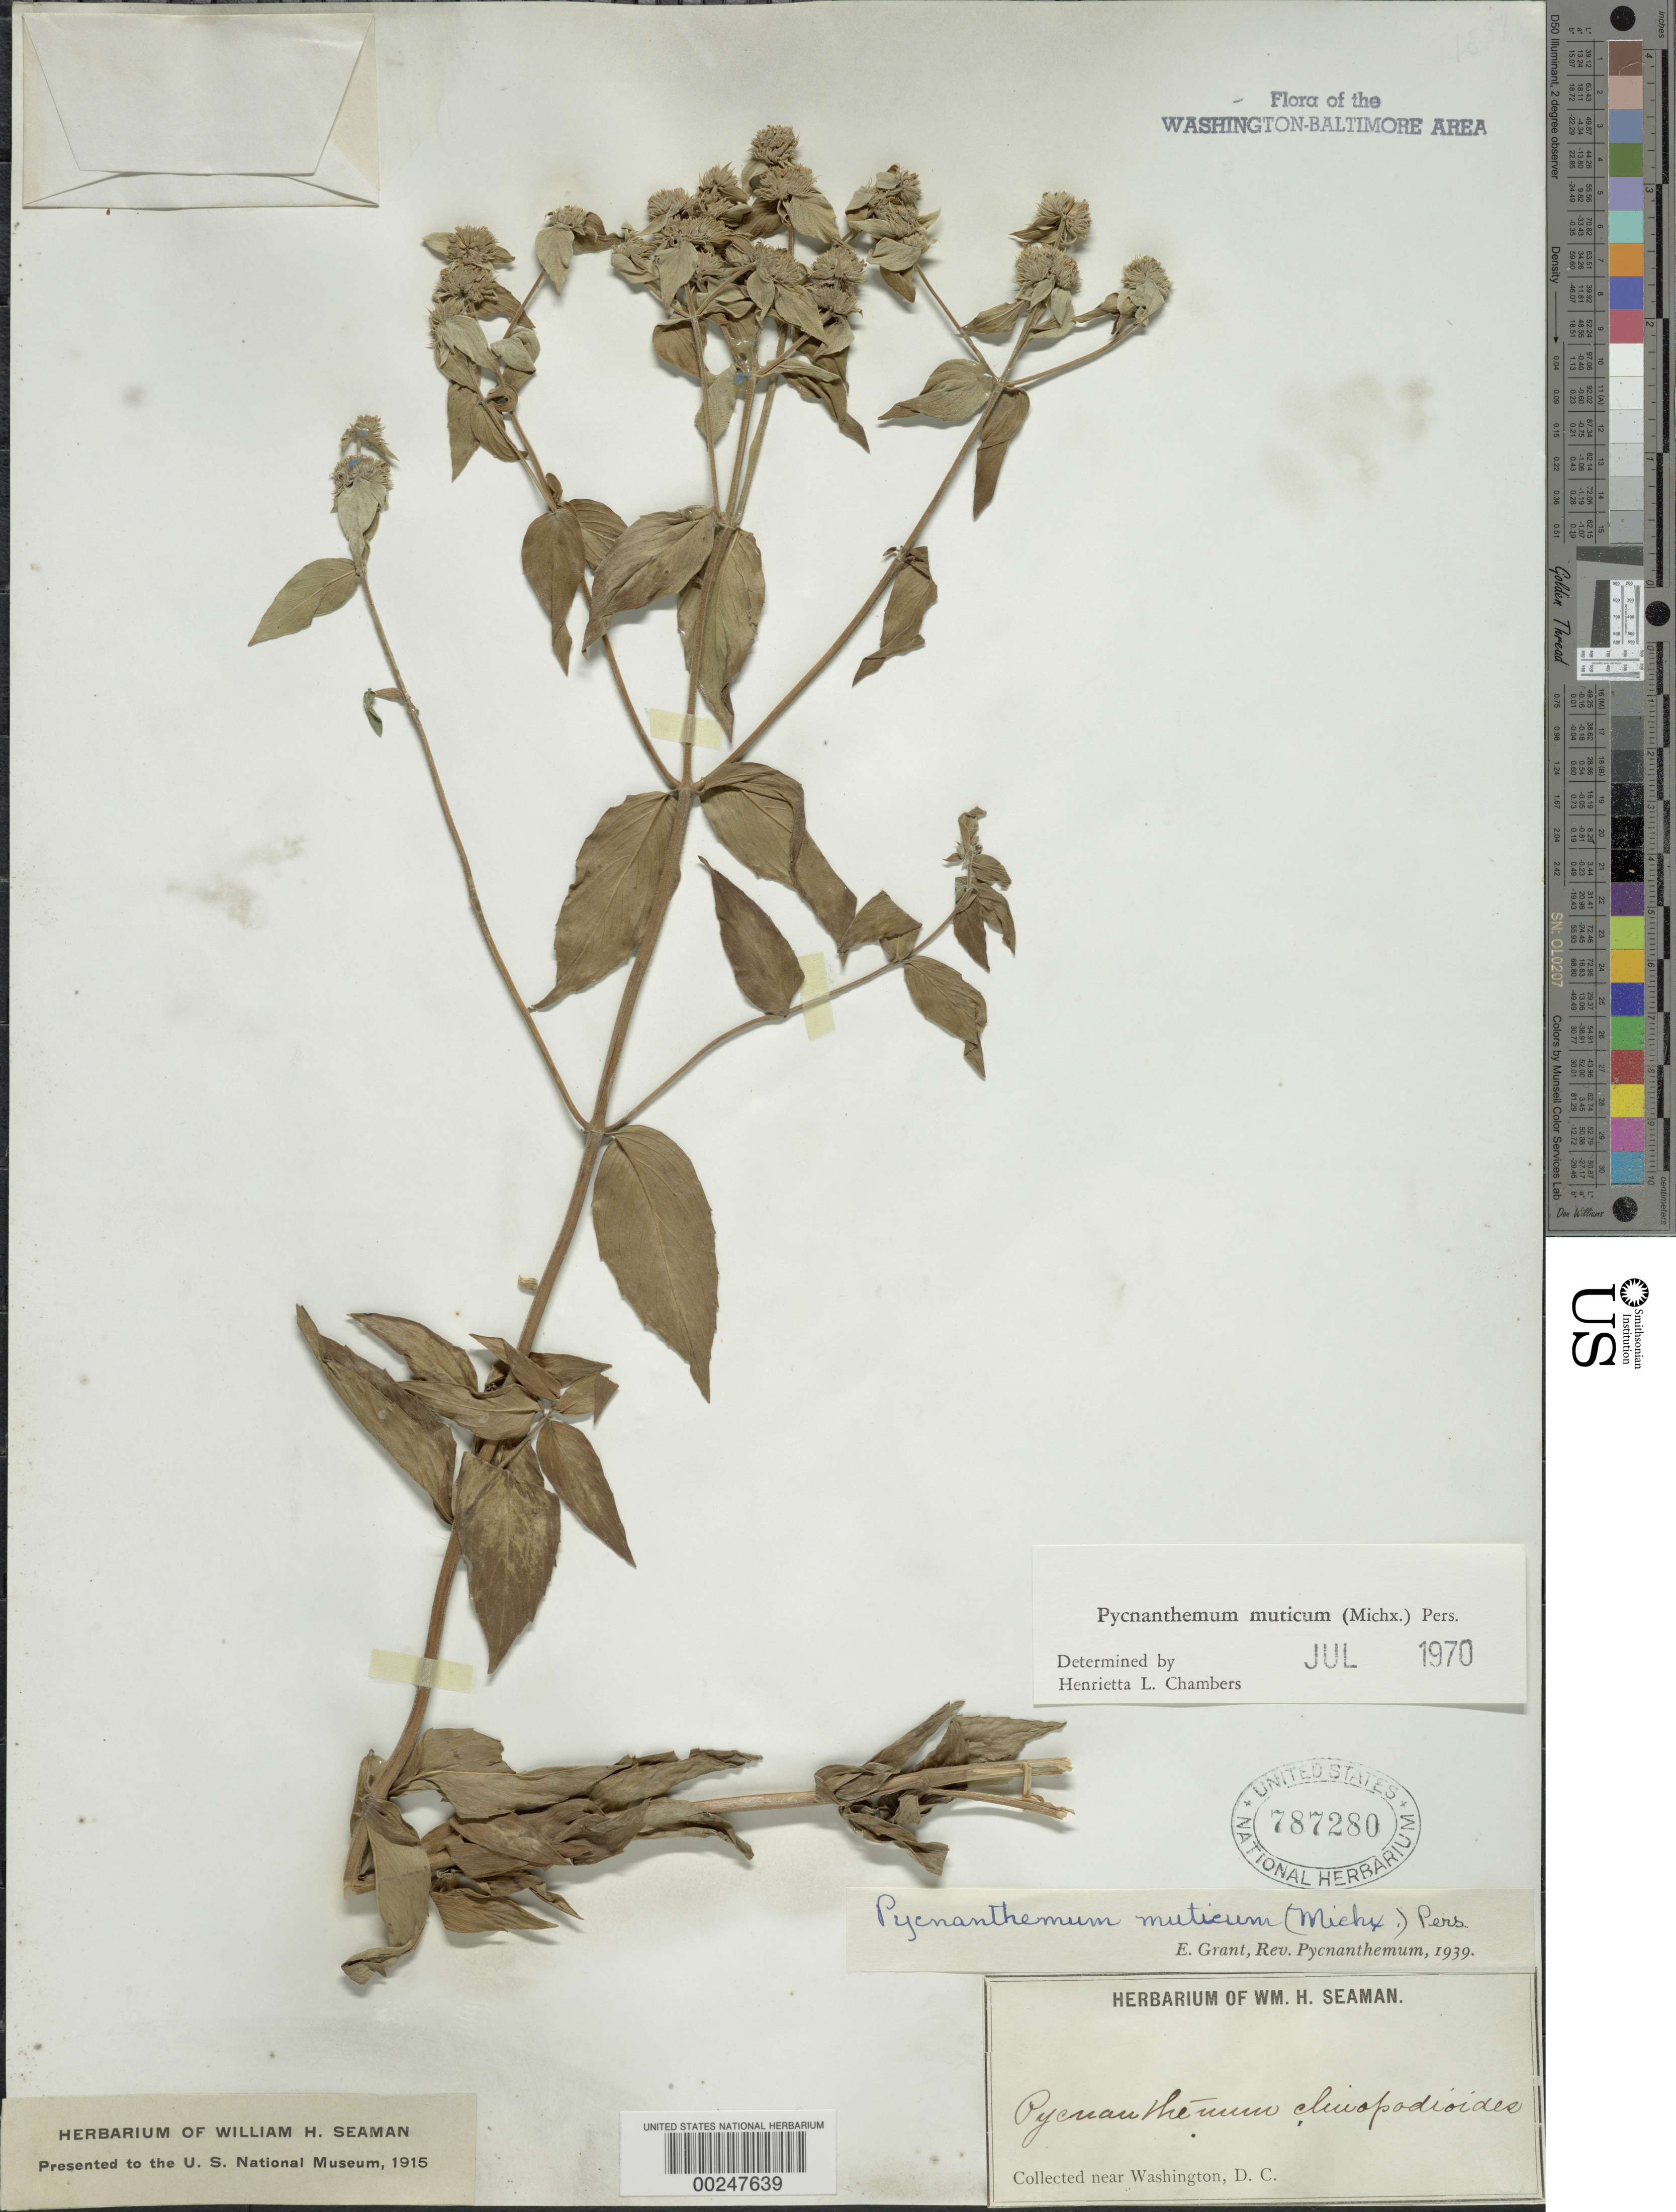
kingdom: Plantae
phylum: Tracheophyta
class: Magnoliopsida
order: Lamiales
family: Lamiaceae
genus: Pycnanthemum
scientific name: Pycnanthemum muticum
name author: (Michx.) Pers.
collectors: W. Seaman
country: United States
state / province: District of Columbia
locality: Near Washington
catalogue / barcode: US 787280